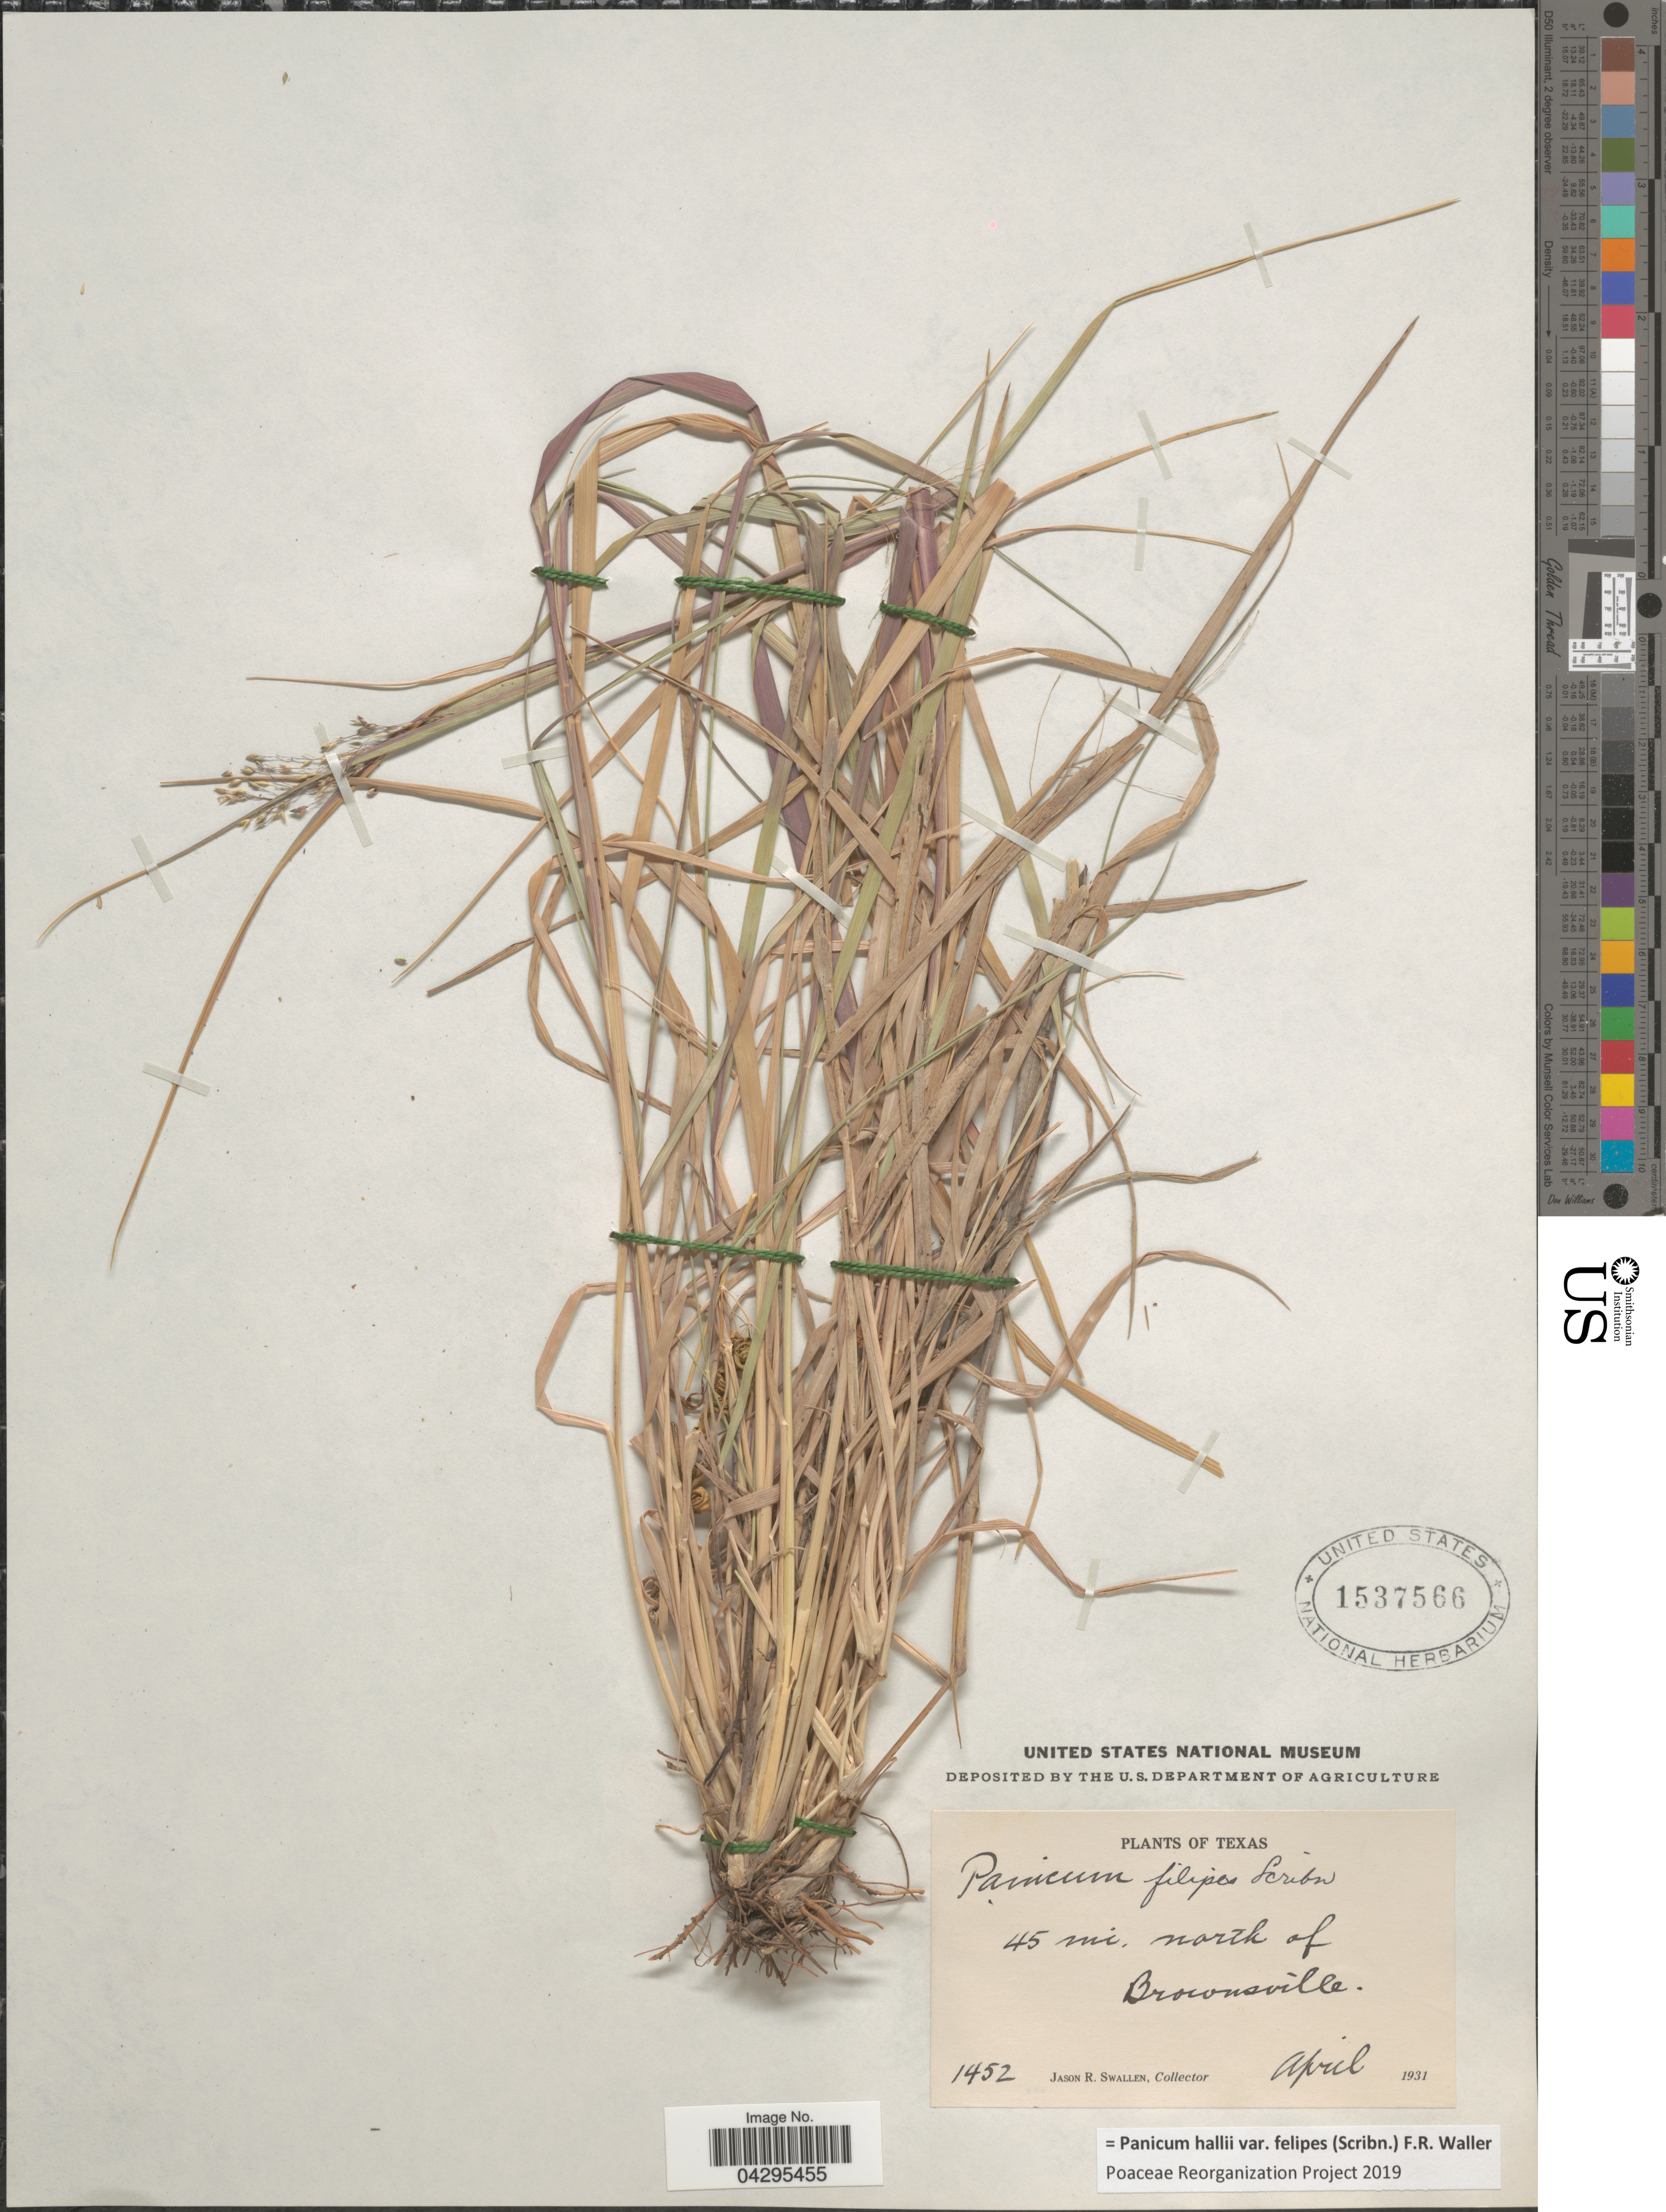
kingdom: Plantae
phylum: Tracheophyta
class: Liliopsida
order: Poales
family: Poaceae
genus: Panicum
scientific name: Panicum hallii var. felipes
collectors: J. R. Swallen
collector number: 1452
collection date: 1931-04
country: United States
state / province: Texas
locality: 45 mi. north of Brownsville.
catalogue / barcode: US 1537566